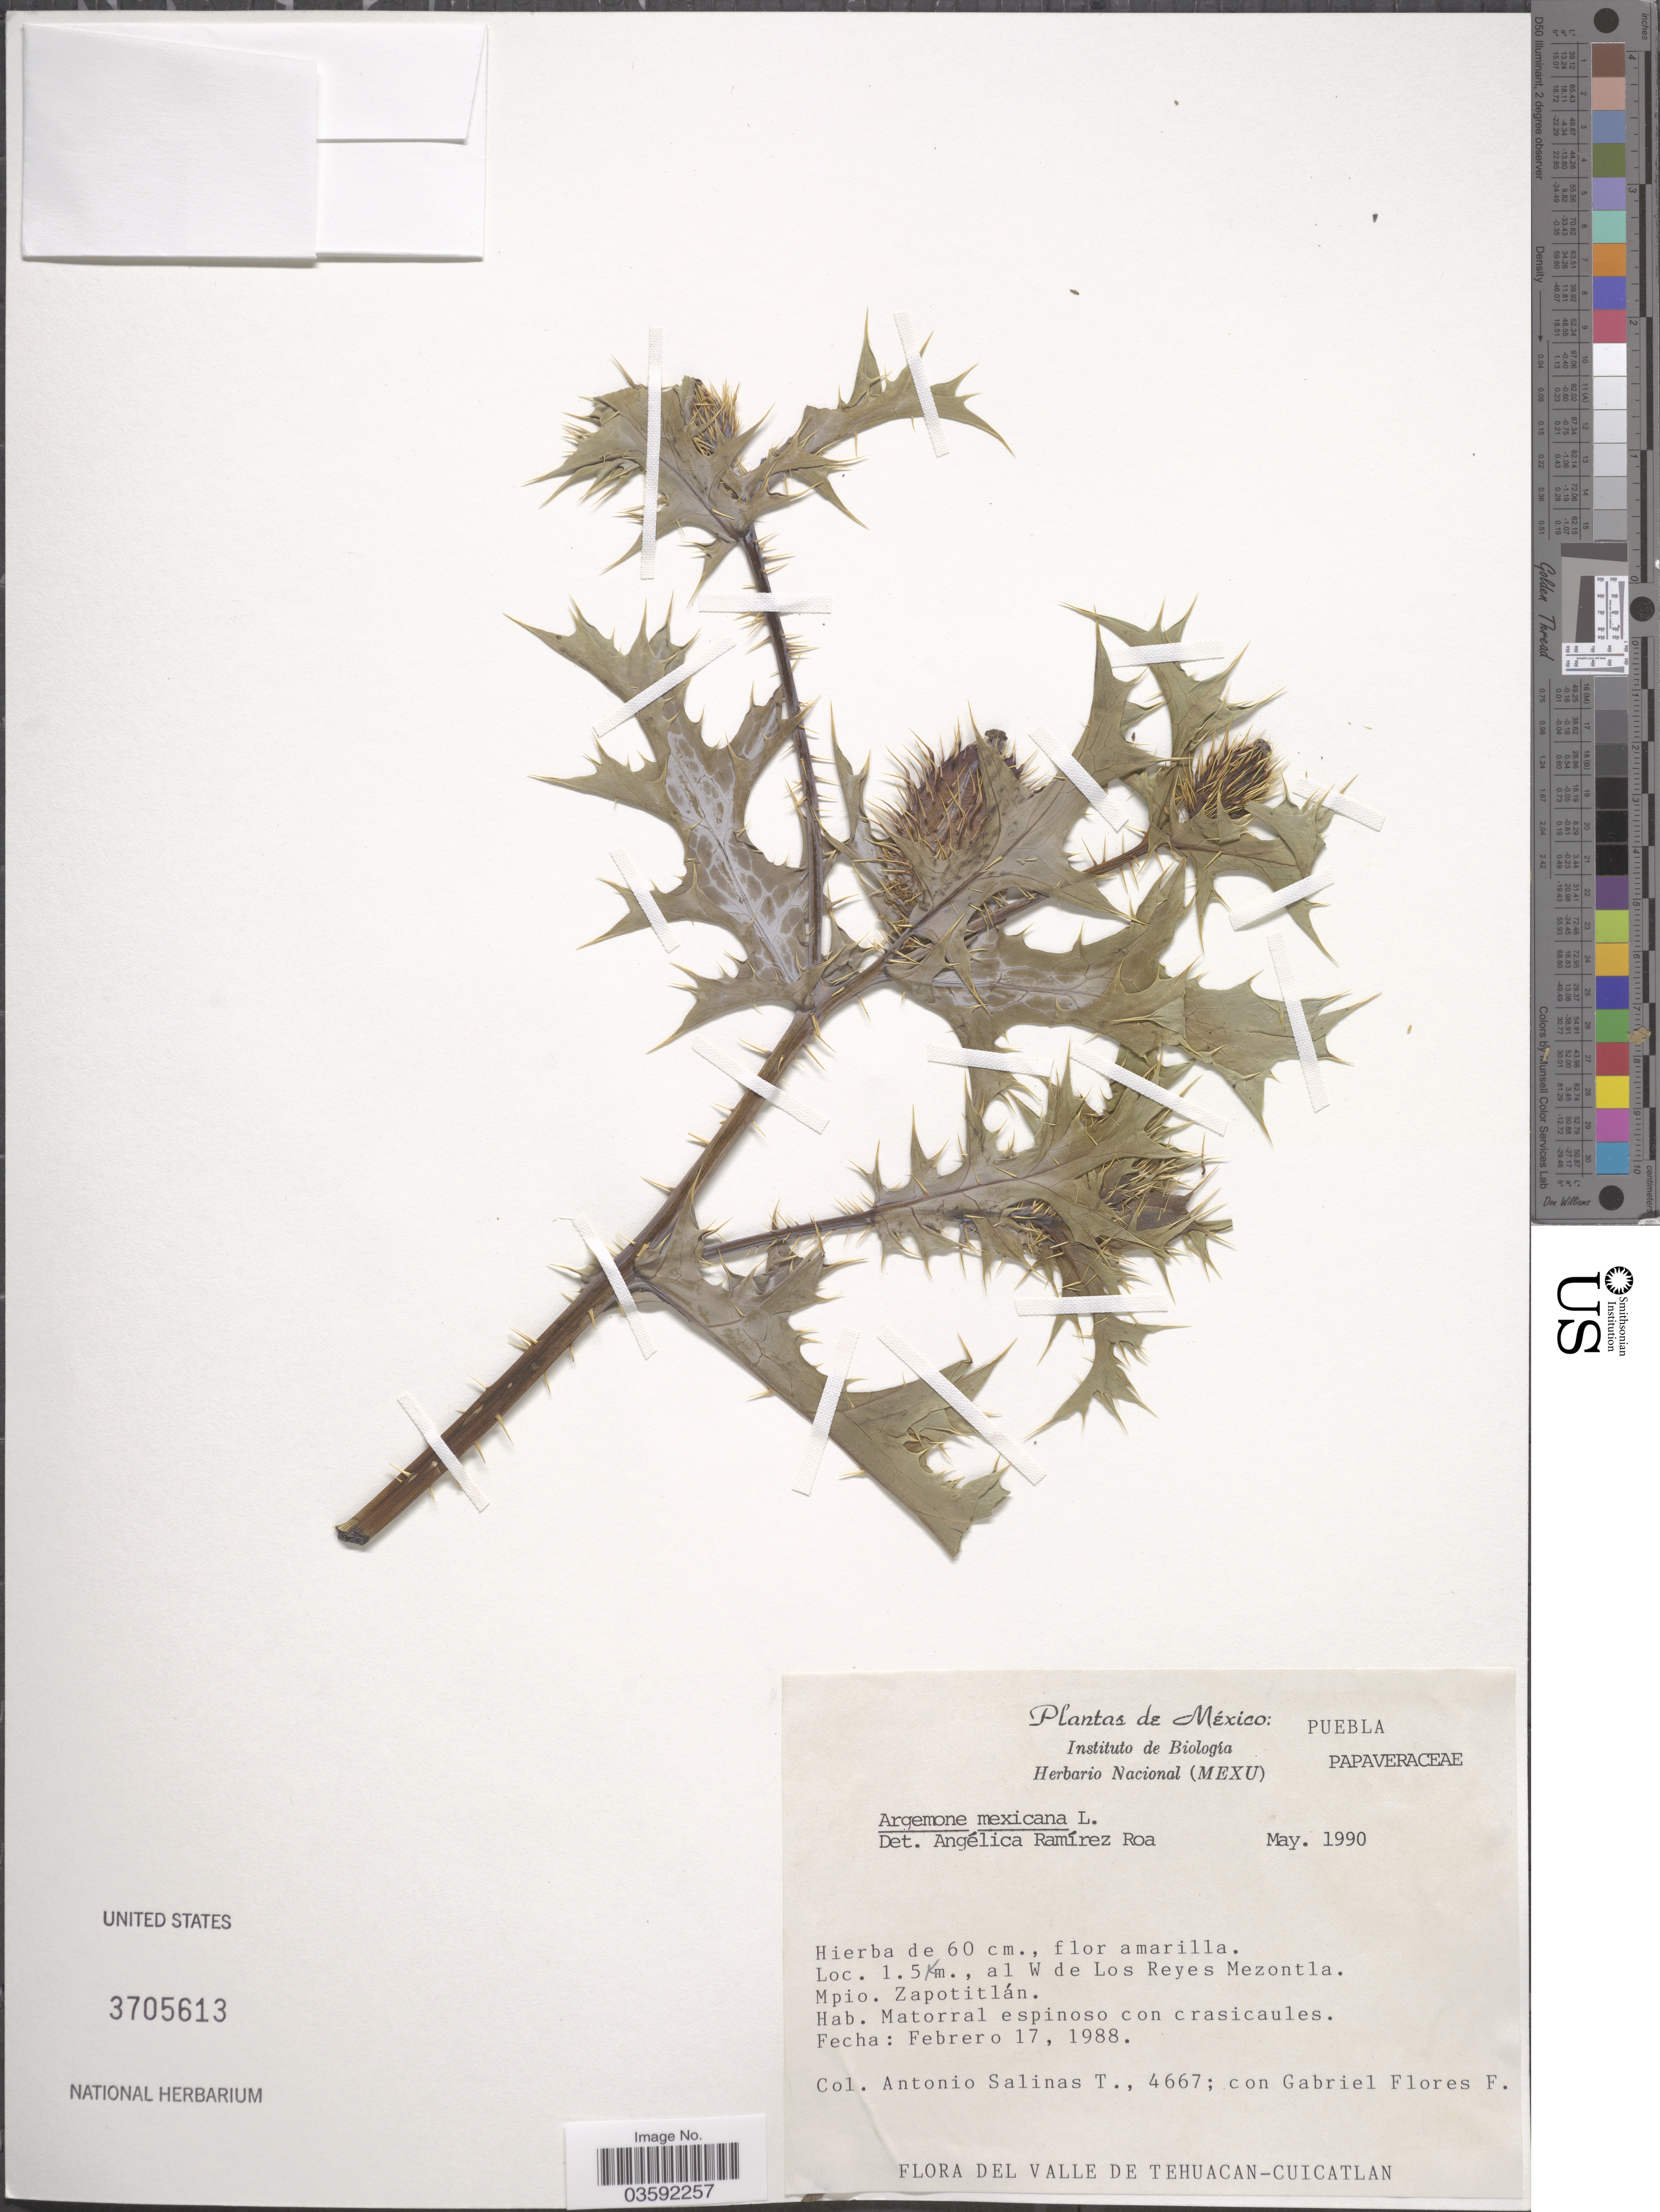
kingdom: Plantae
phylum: Tracheophyta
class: Magnoliopsida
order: Ranunculales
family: Papaveraceae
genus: Argemone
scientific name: Argemone mexicana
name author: L.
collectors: A. Salinas T. & G. Flores F.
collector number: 4667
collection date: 1988-02-17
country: Mexico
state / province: Puebla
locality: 1.5 Km., al W de Los Reyes Mezontla. Mpio. Zapotitlán.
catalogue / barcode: US 3705613